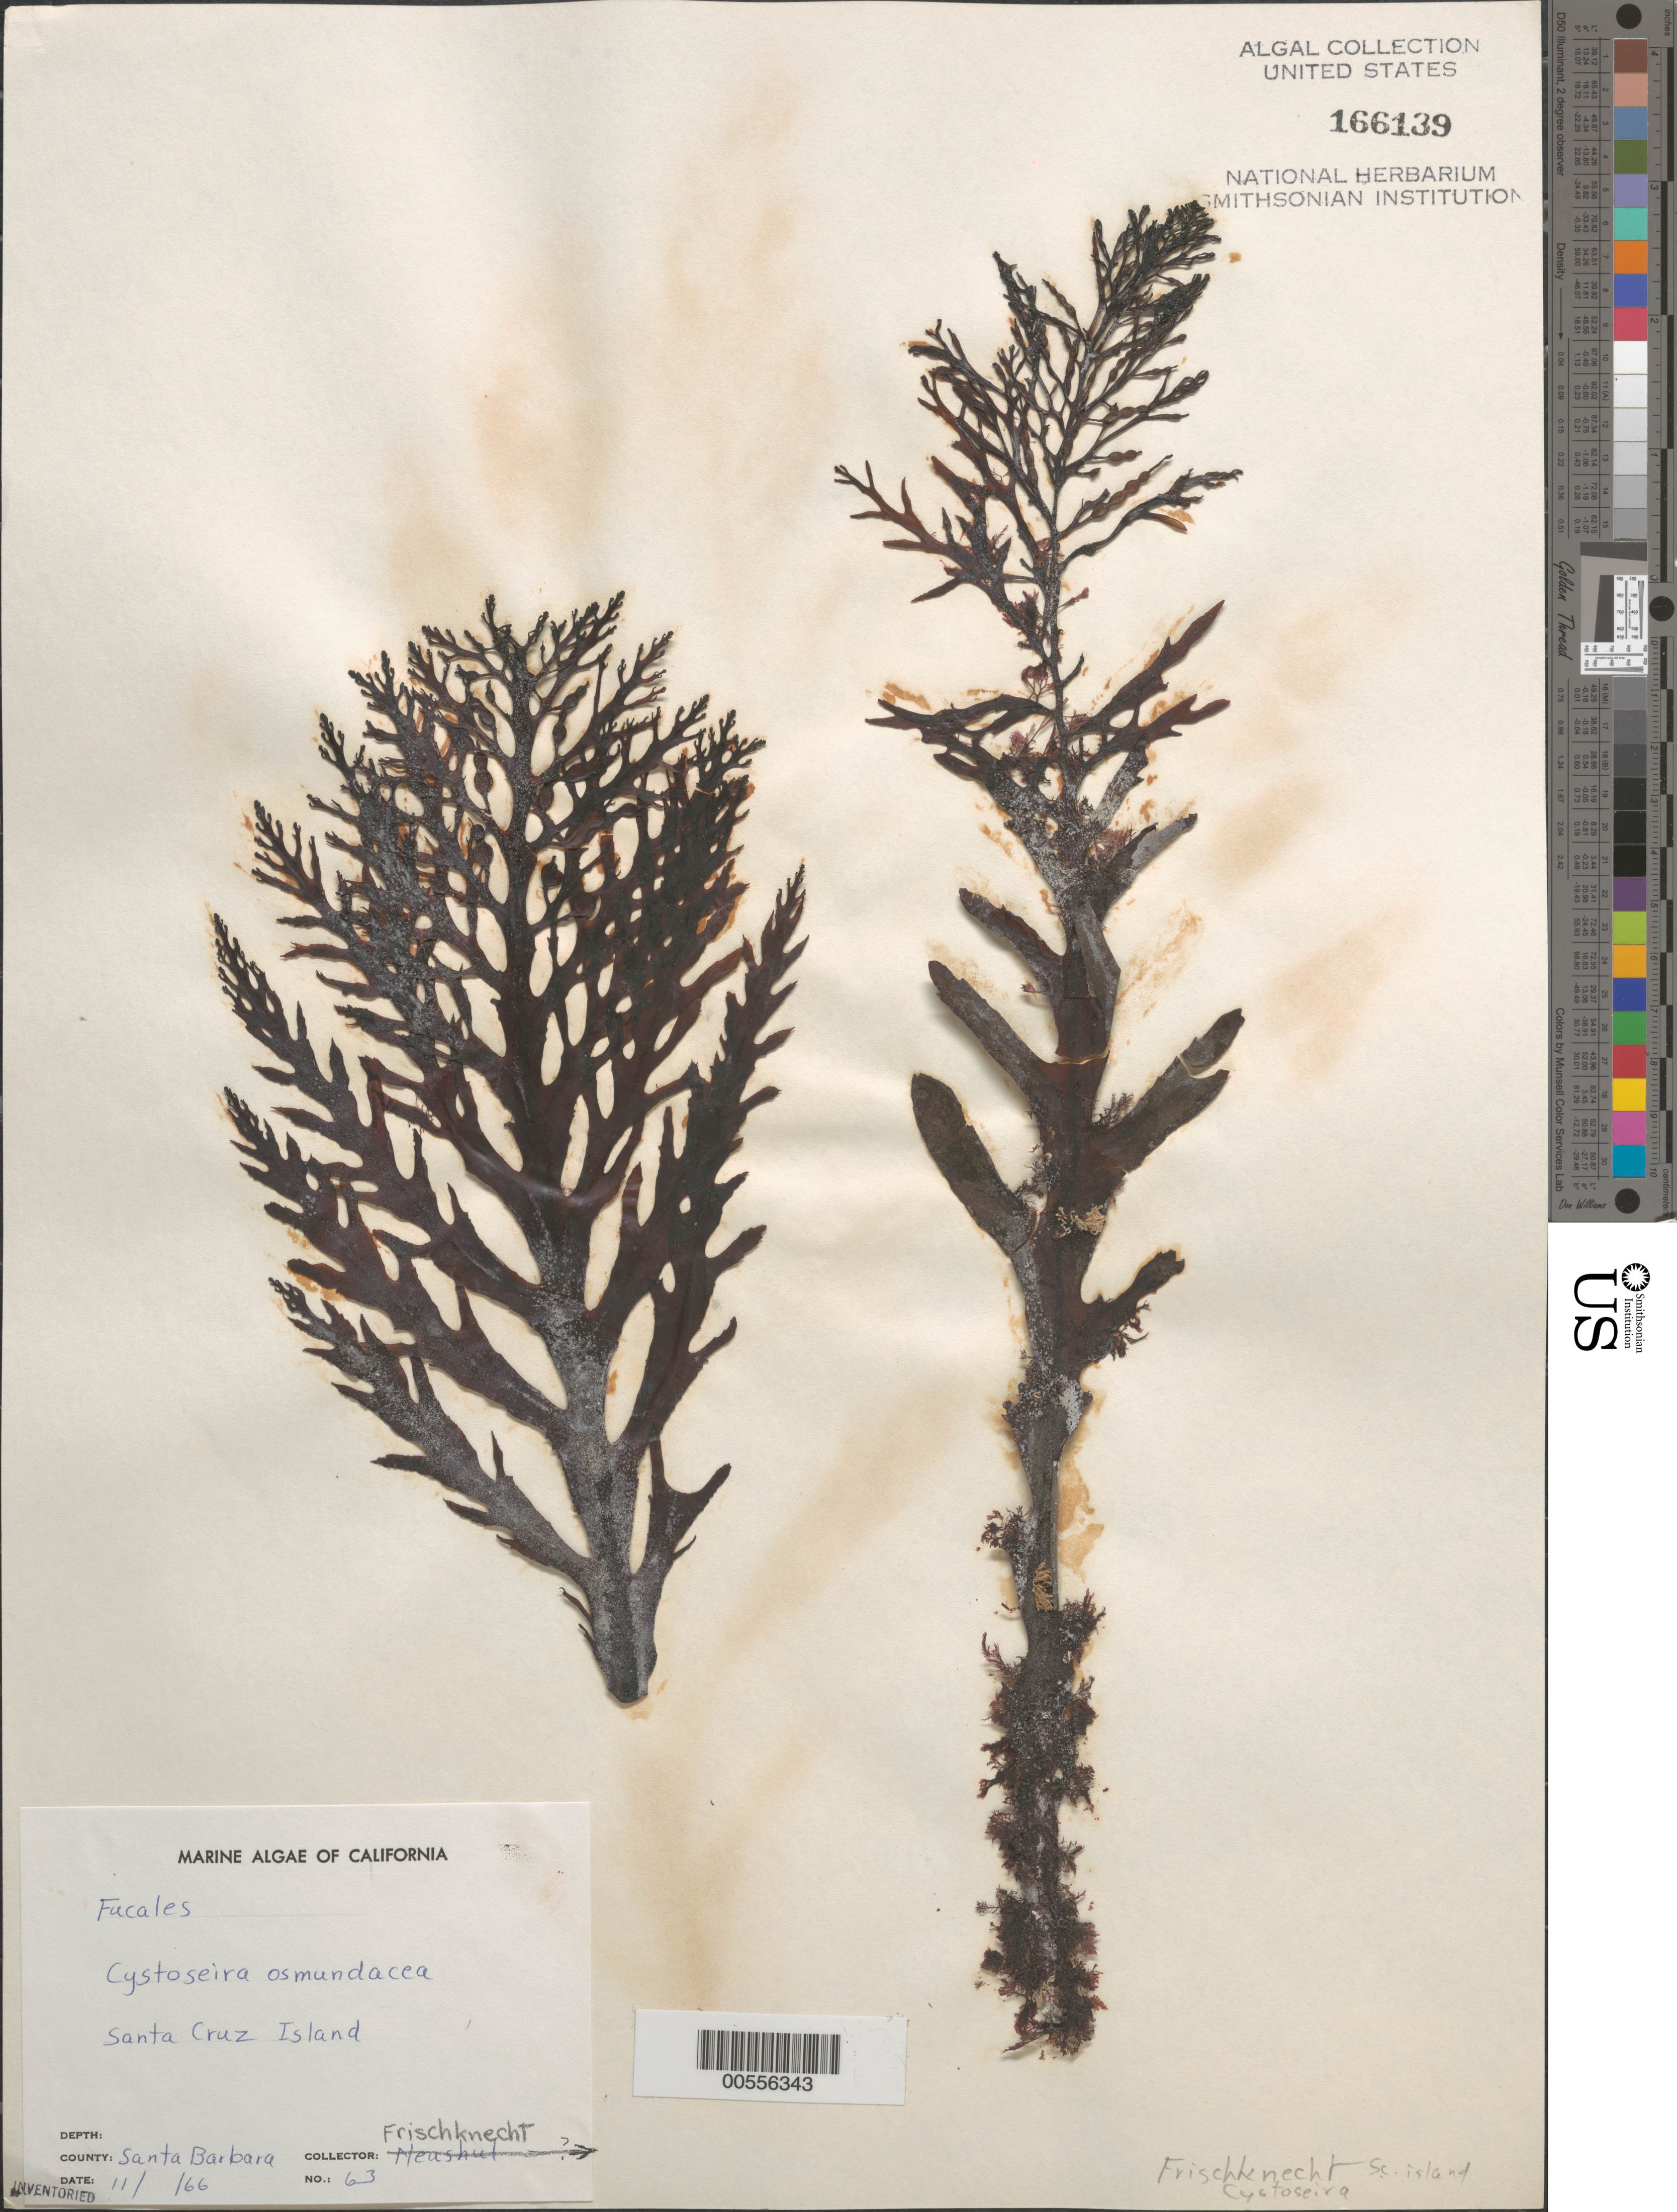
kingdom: Chromista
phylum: Ochrophyta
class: Phaeophyceae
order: Fucales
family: Sargassaceae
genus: Cystoseira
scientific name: Cystoseira osmundacea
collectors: -. Frischknecht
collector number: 63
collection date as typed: Nov 1966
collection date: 1966-11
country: United States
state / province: California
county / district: Santa Barbara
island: Santa Cruz Island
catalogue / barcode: US 166139